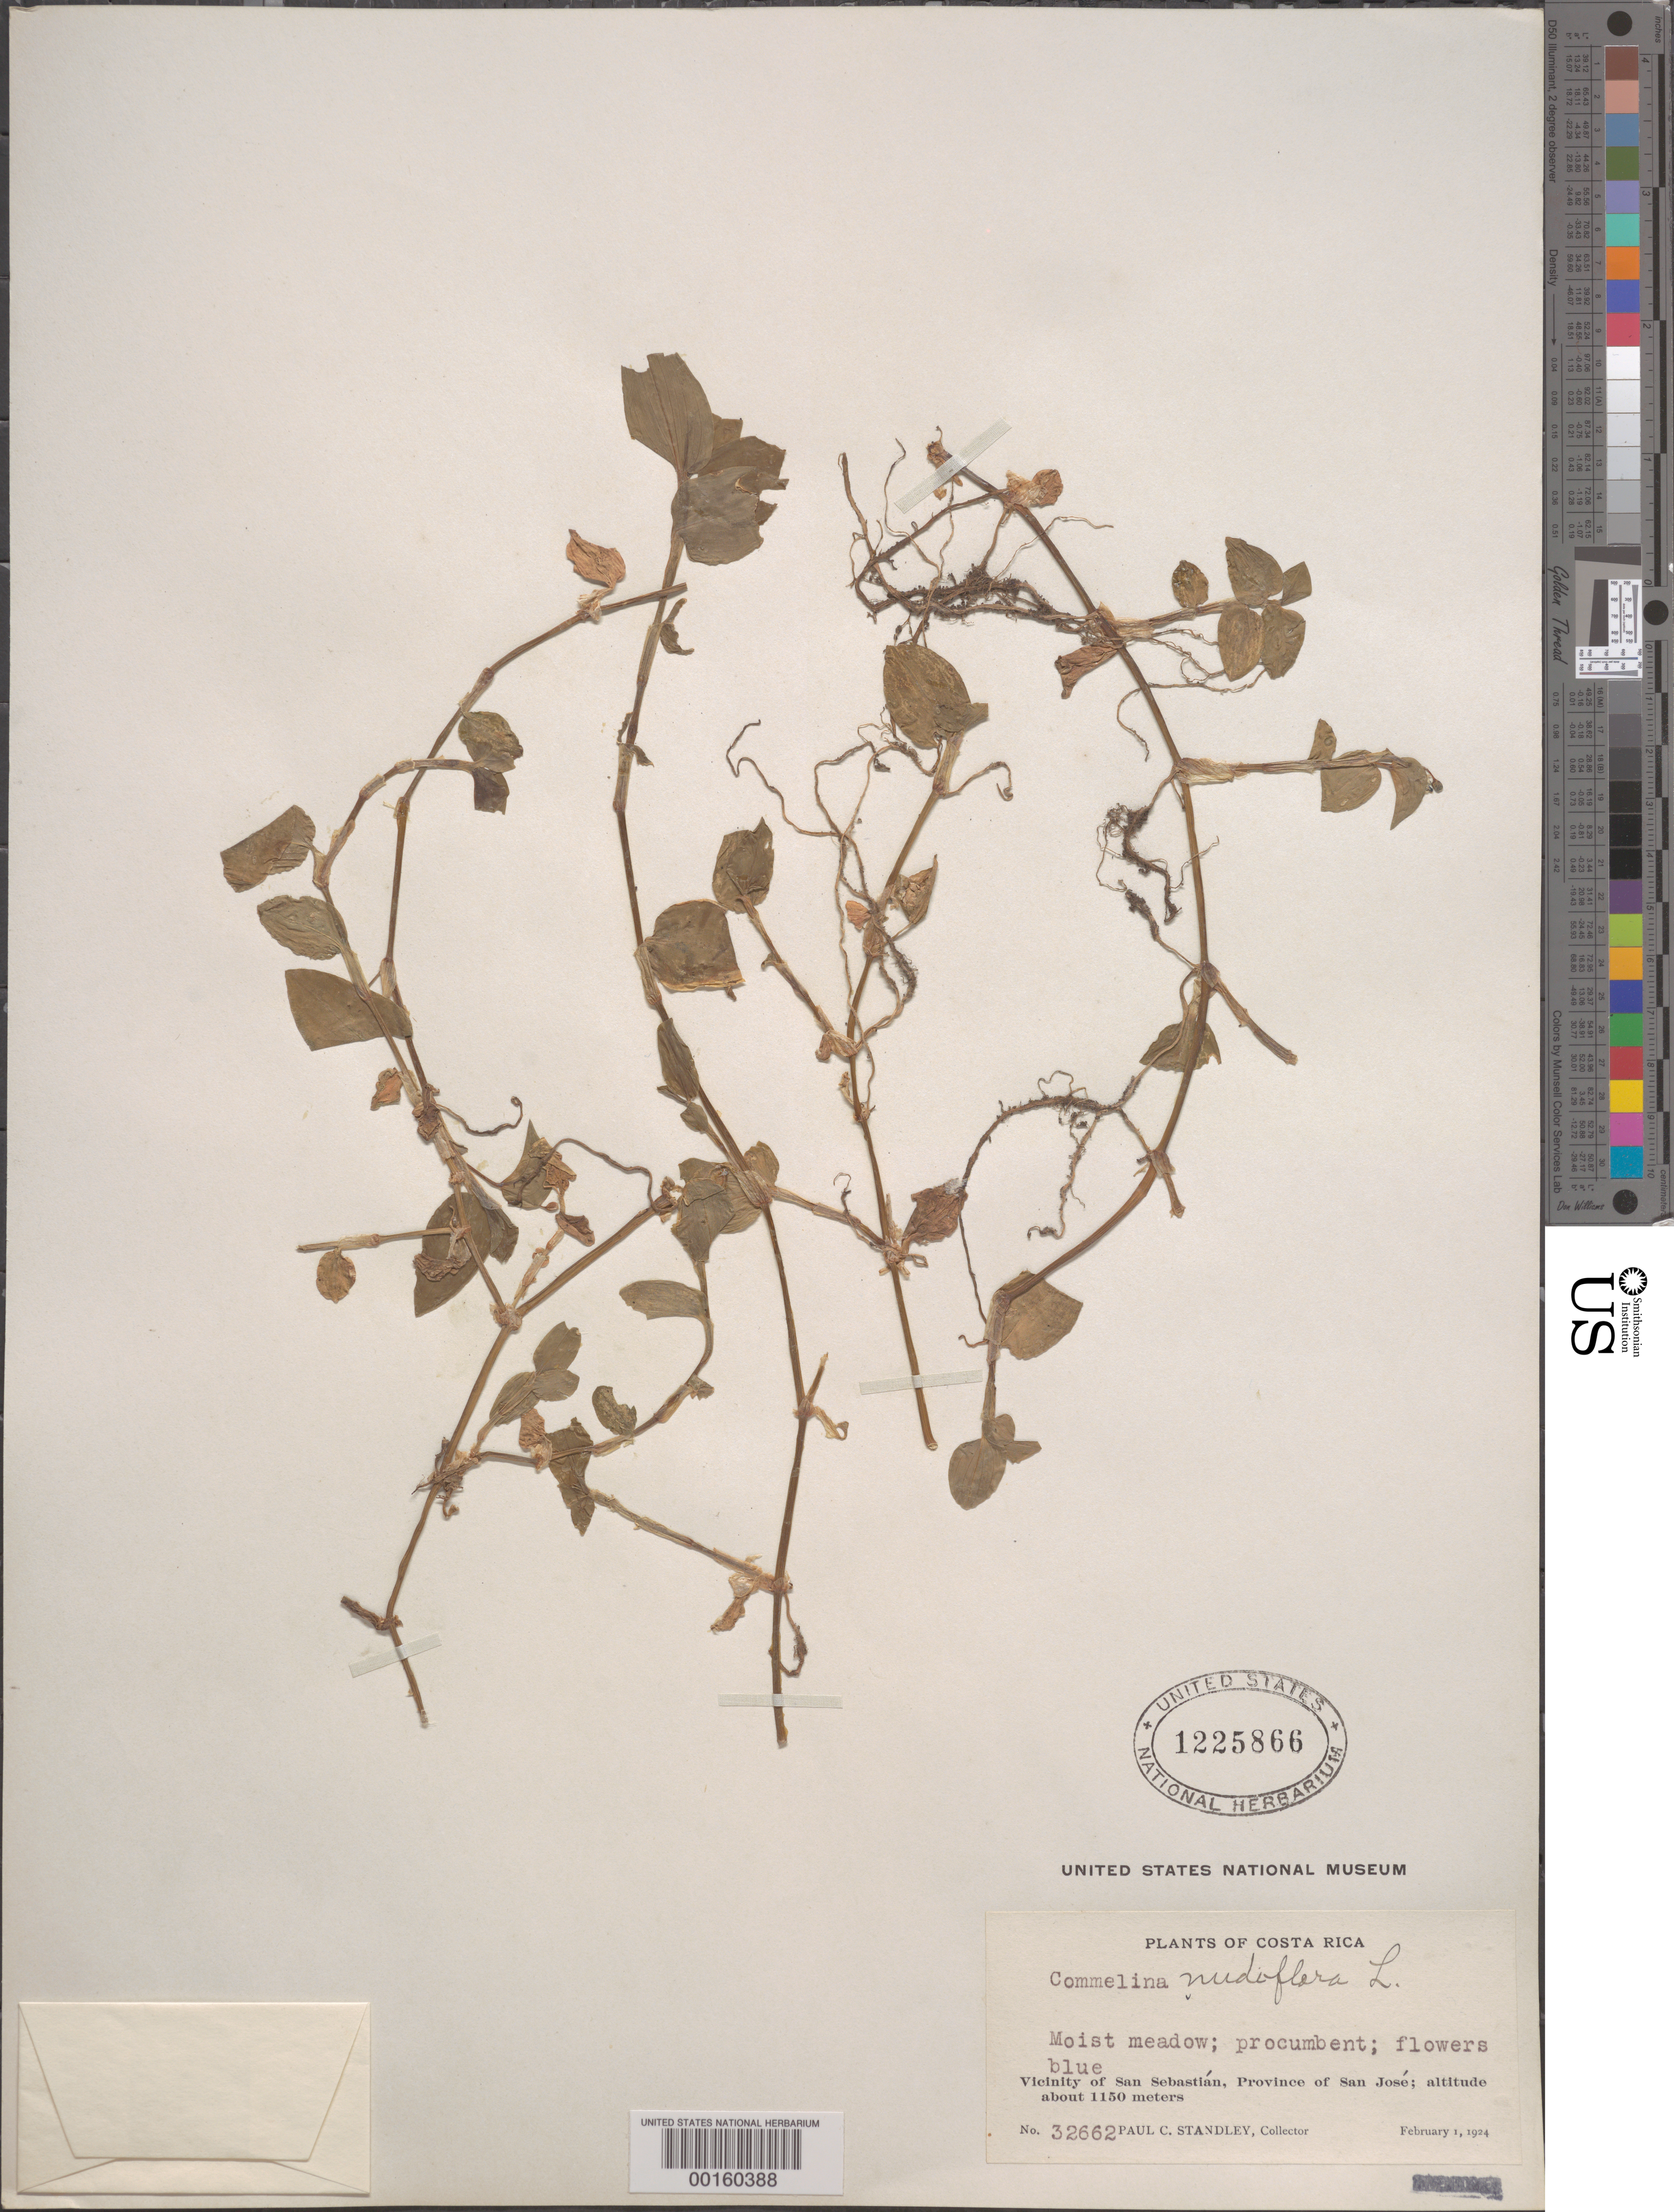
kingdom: Plantae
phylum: Tracheophyta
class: Liliopsida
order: Commelinales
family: Commelinaceae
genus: Commelina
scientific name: Commelina diffusa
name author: Burm. f.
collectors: P. C. Standley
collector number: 32662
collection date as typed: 01 Feb 1924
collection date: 1924-02-01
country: Costa Rica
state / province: San José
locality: San sebastian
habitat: Moist soil; meadow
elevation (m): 1150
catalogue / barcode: US 1225866